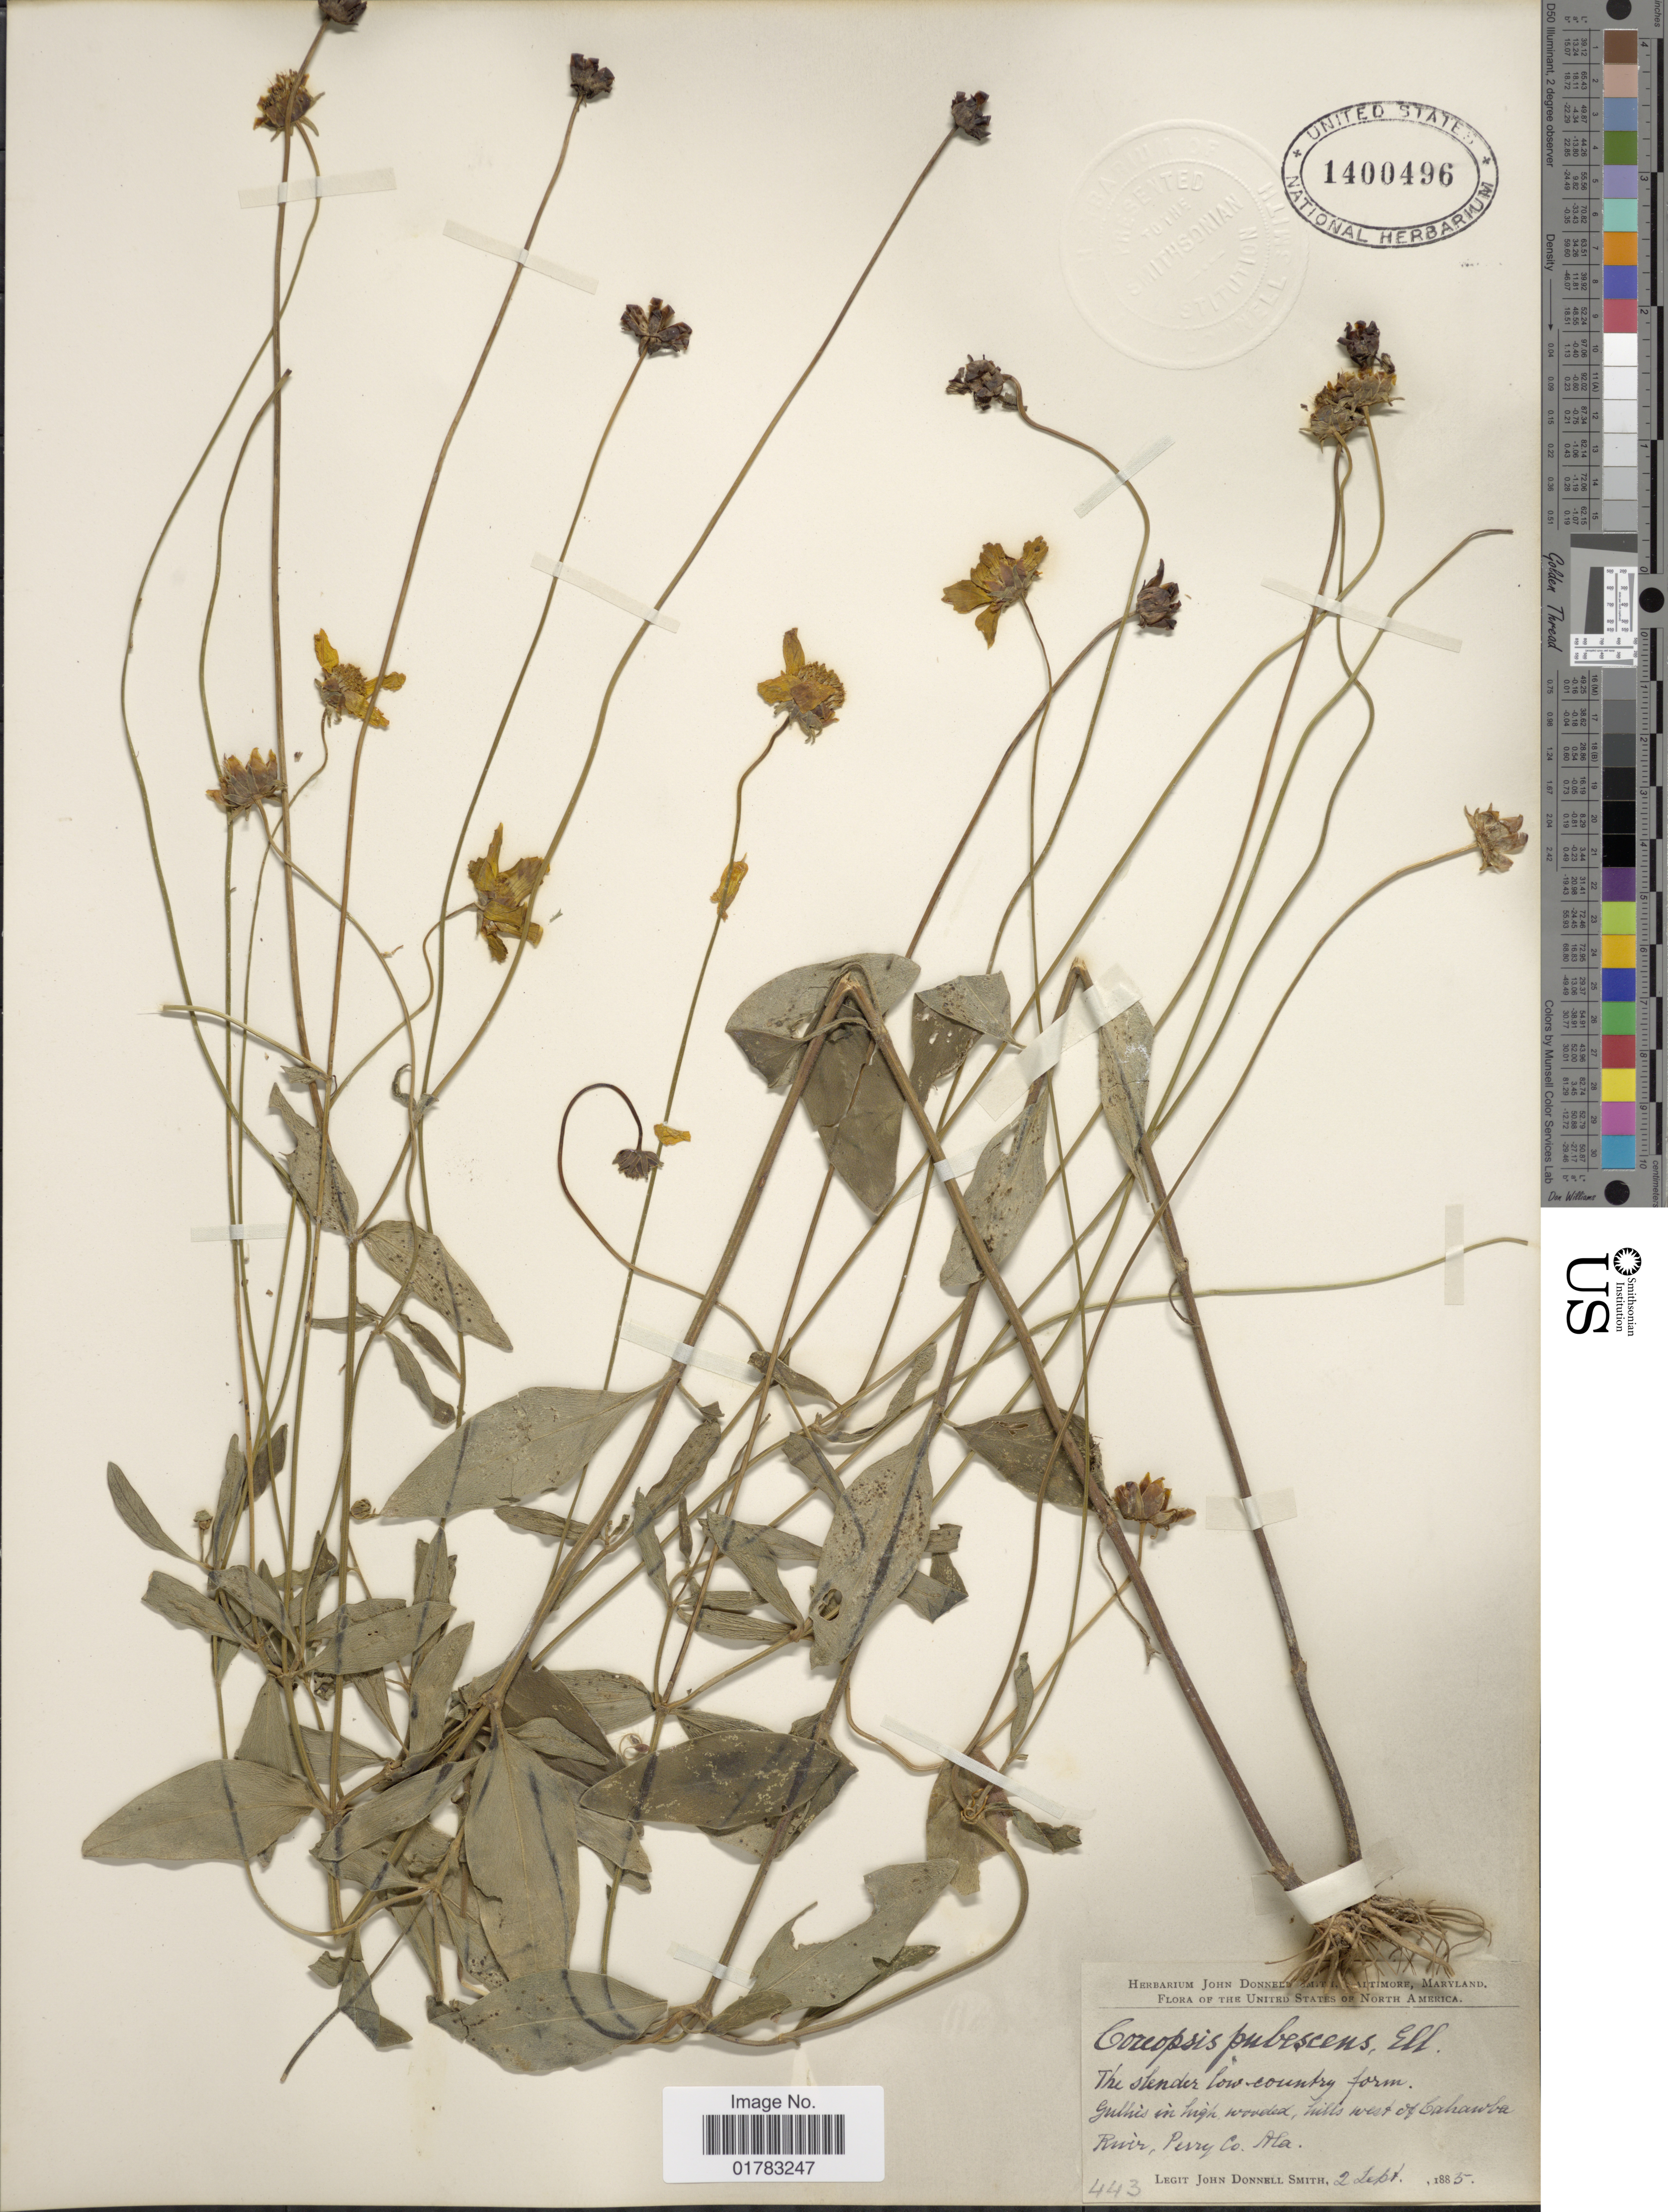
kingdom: Plantae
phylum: Tracheophyta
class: Magnoliopsida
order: Asterales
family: Asteraceae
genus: Coreopsis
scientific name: Coreopsis pubescens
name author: Elliott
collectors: J. Donnell Smith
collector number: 443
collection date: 1885-09-02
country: United States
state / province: Alabama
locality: Gullies in high wooded, hills of Cahawba River, Perry Co, North America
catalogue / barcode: US 1400496